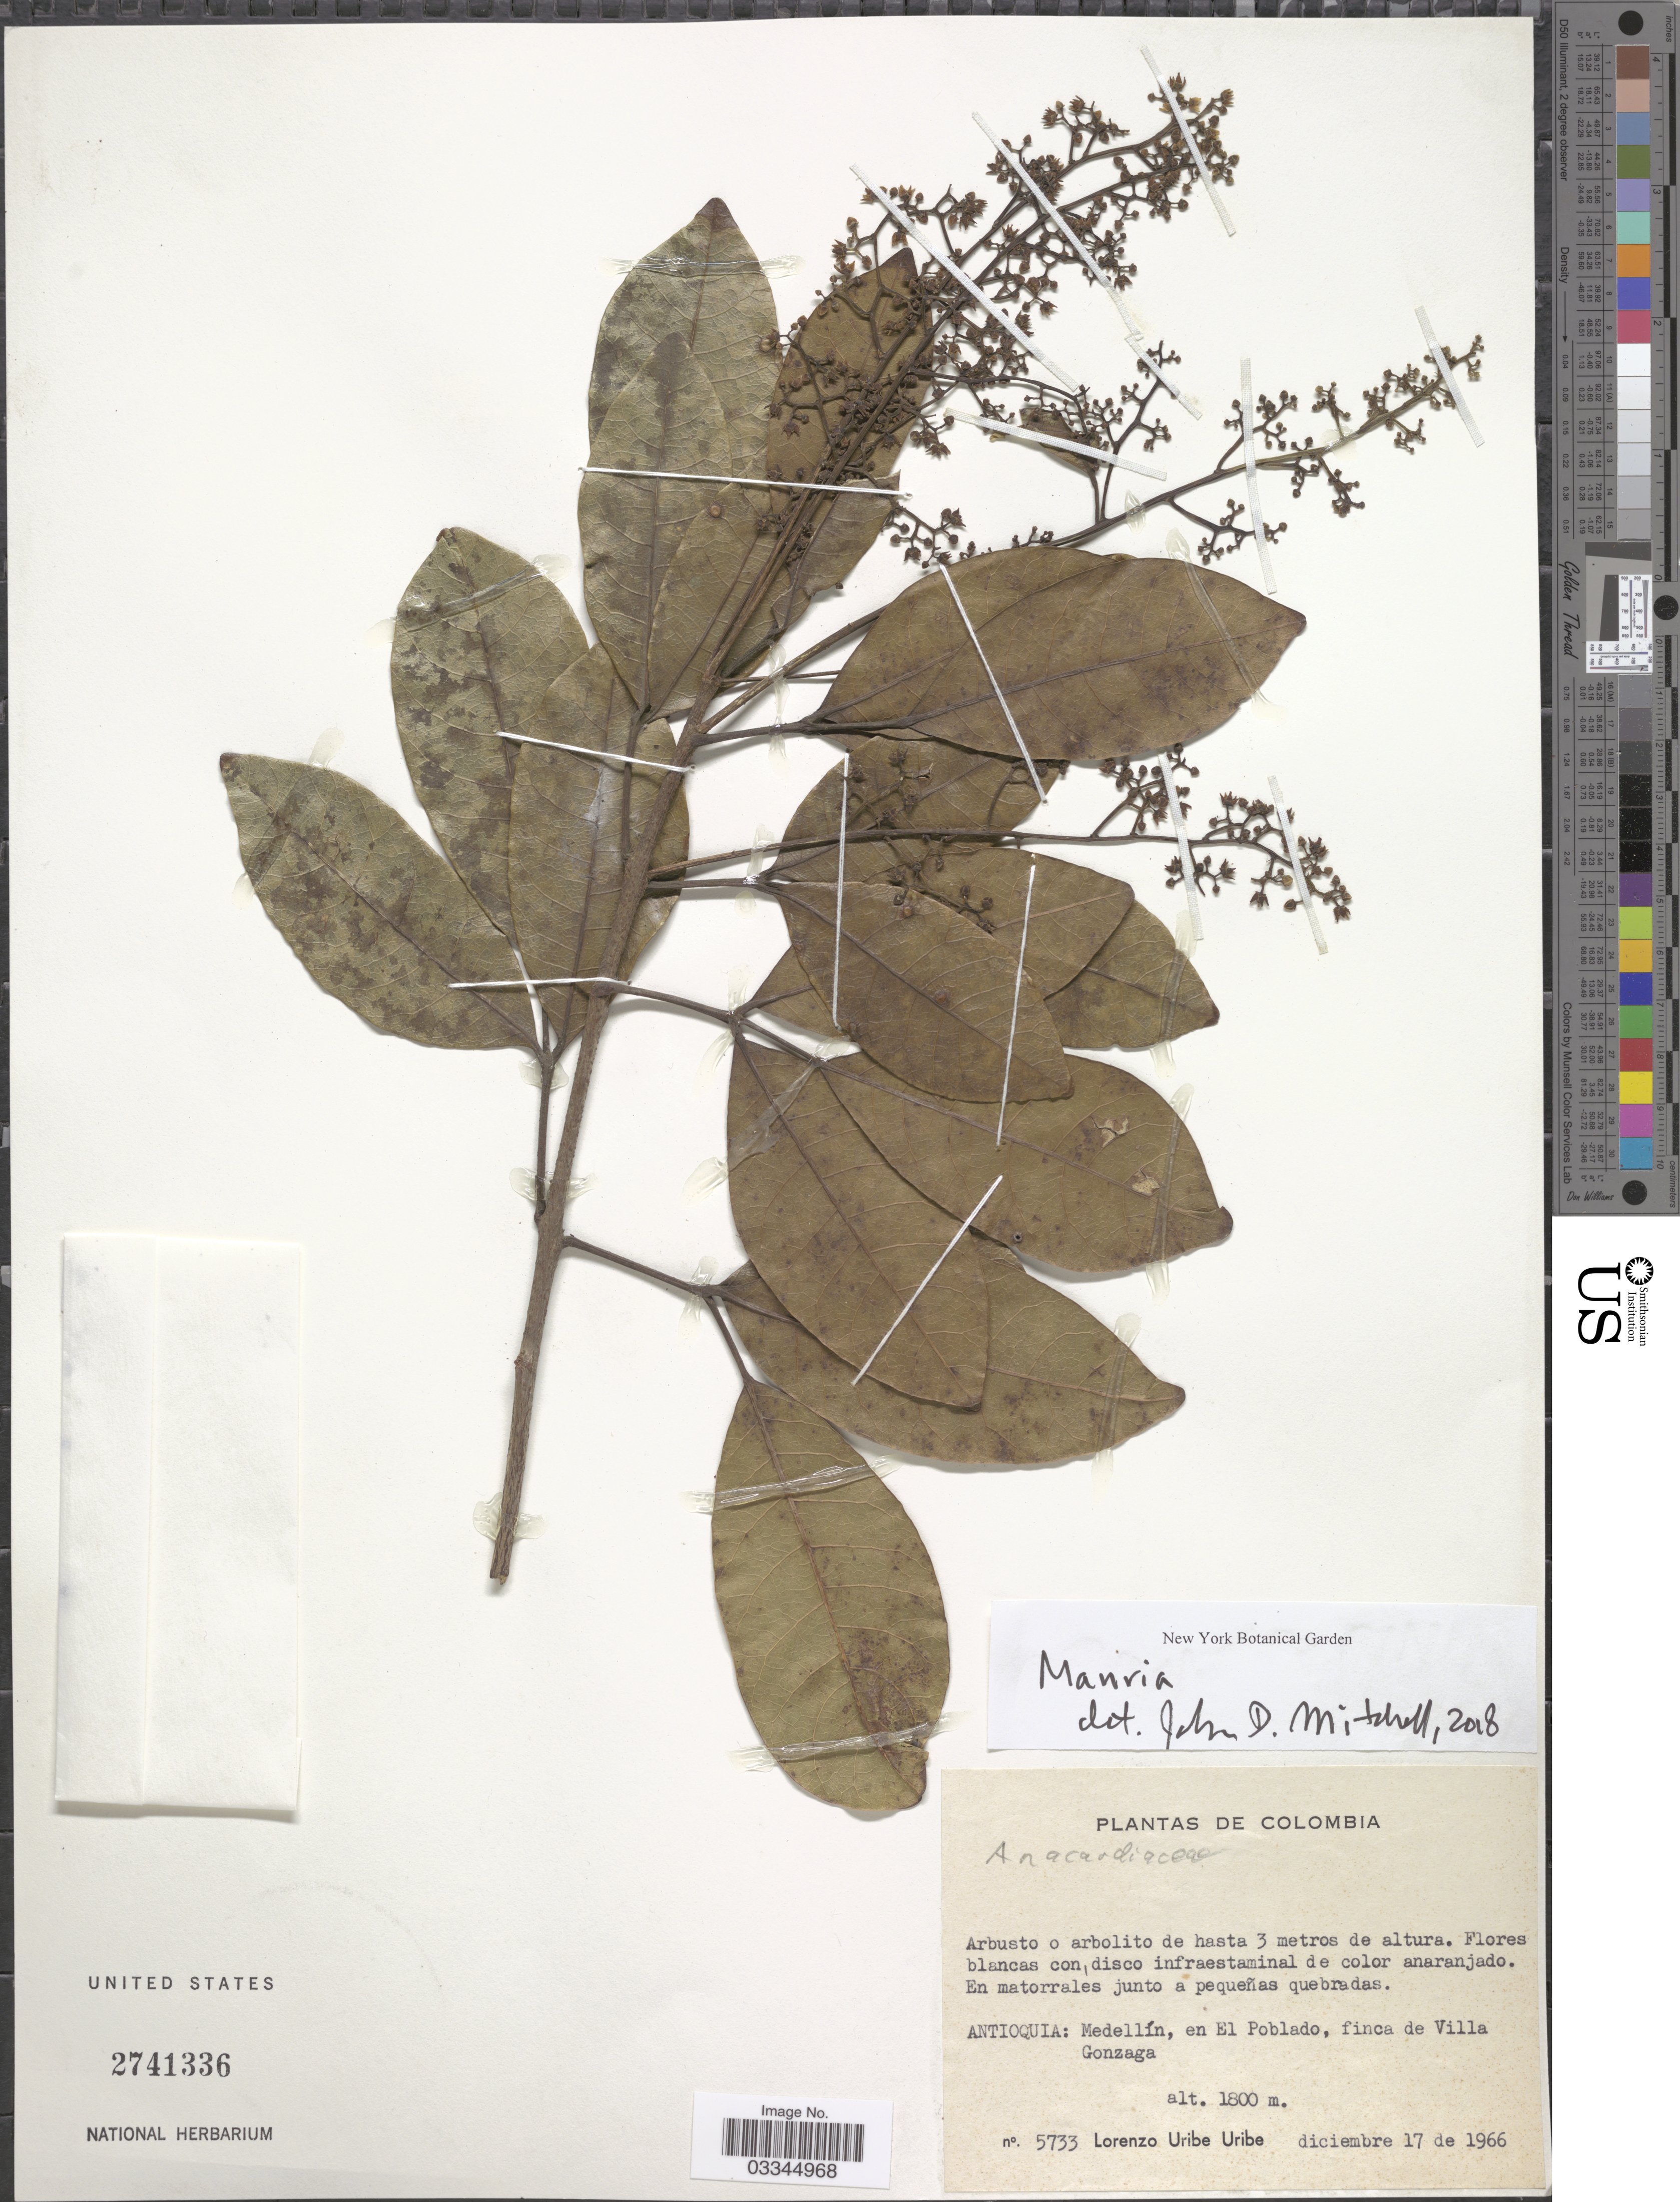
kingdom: Plantae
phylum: Tracheophyta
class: Magnoliopsida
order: Sapindales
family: Anacardiaceae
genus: Mauria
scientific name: Mauria sp.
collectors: L. Uribe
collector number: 5733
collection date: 1966-12-17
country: Colombia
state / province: Antioquia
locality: Medellín, en El Poblado, finca de Villa Gonzaga.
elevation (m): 1800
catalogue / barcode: US 2741336